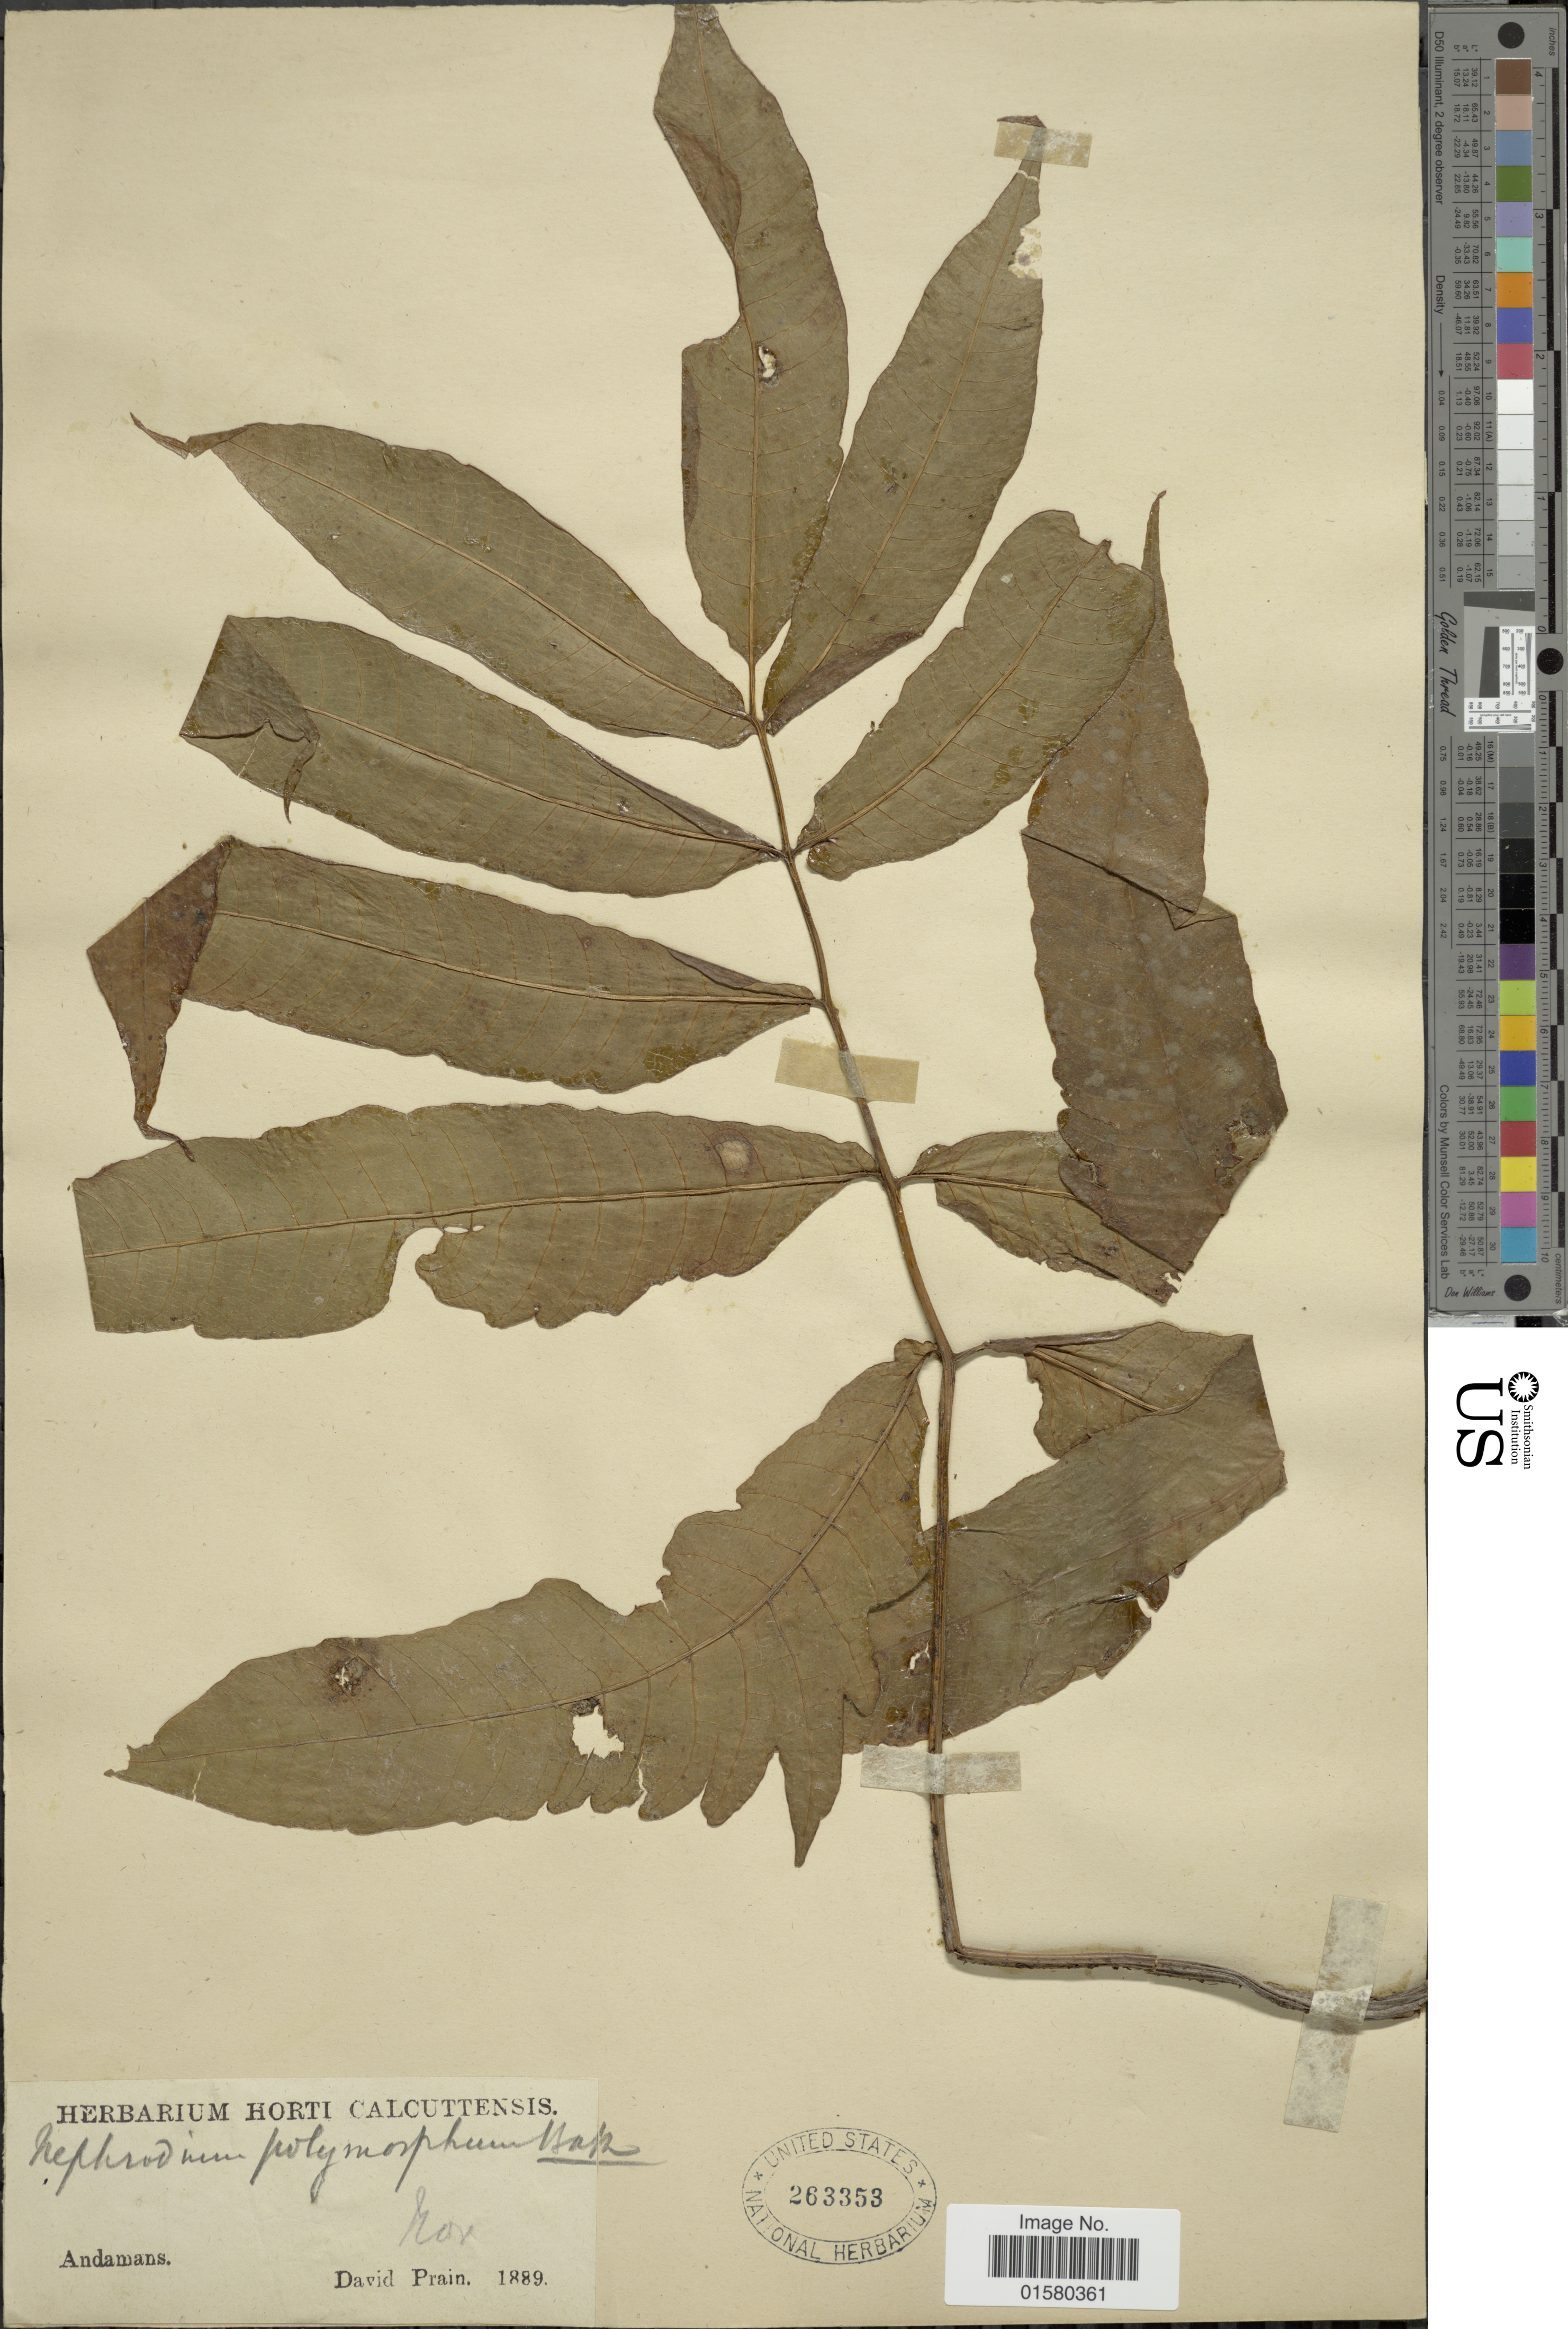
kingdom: Plantae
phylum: Tracheophyta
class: Polypodiopsida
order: Polypodiales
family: Tectariaceae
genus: Tectaria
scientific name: Tectaria polymorpha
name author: (Wall. ex Hook.) Copel.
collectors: D. Prain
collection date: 1889-11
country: India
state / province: Andaman and Nicobar Islands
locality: Andamans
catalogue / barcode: US 263353